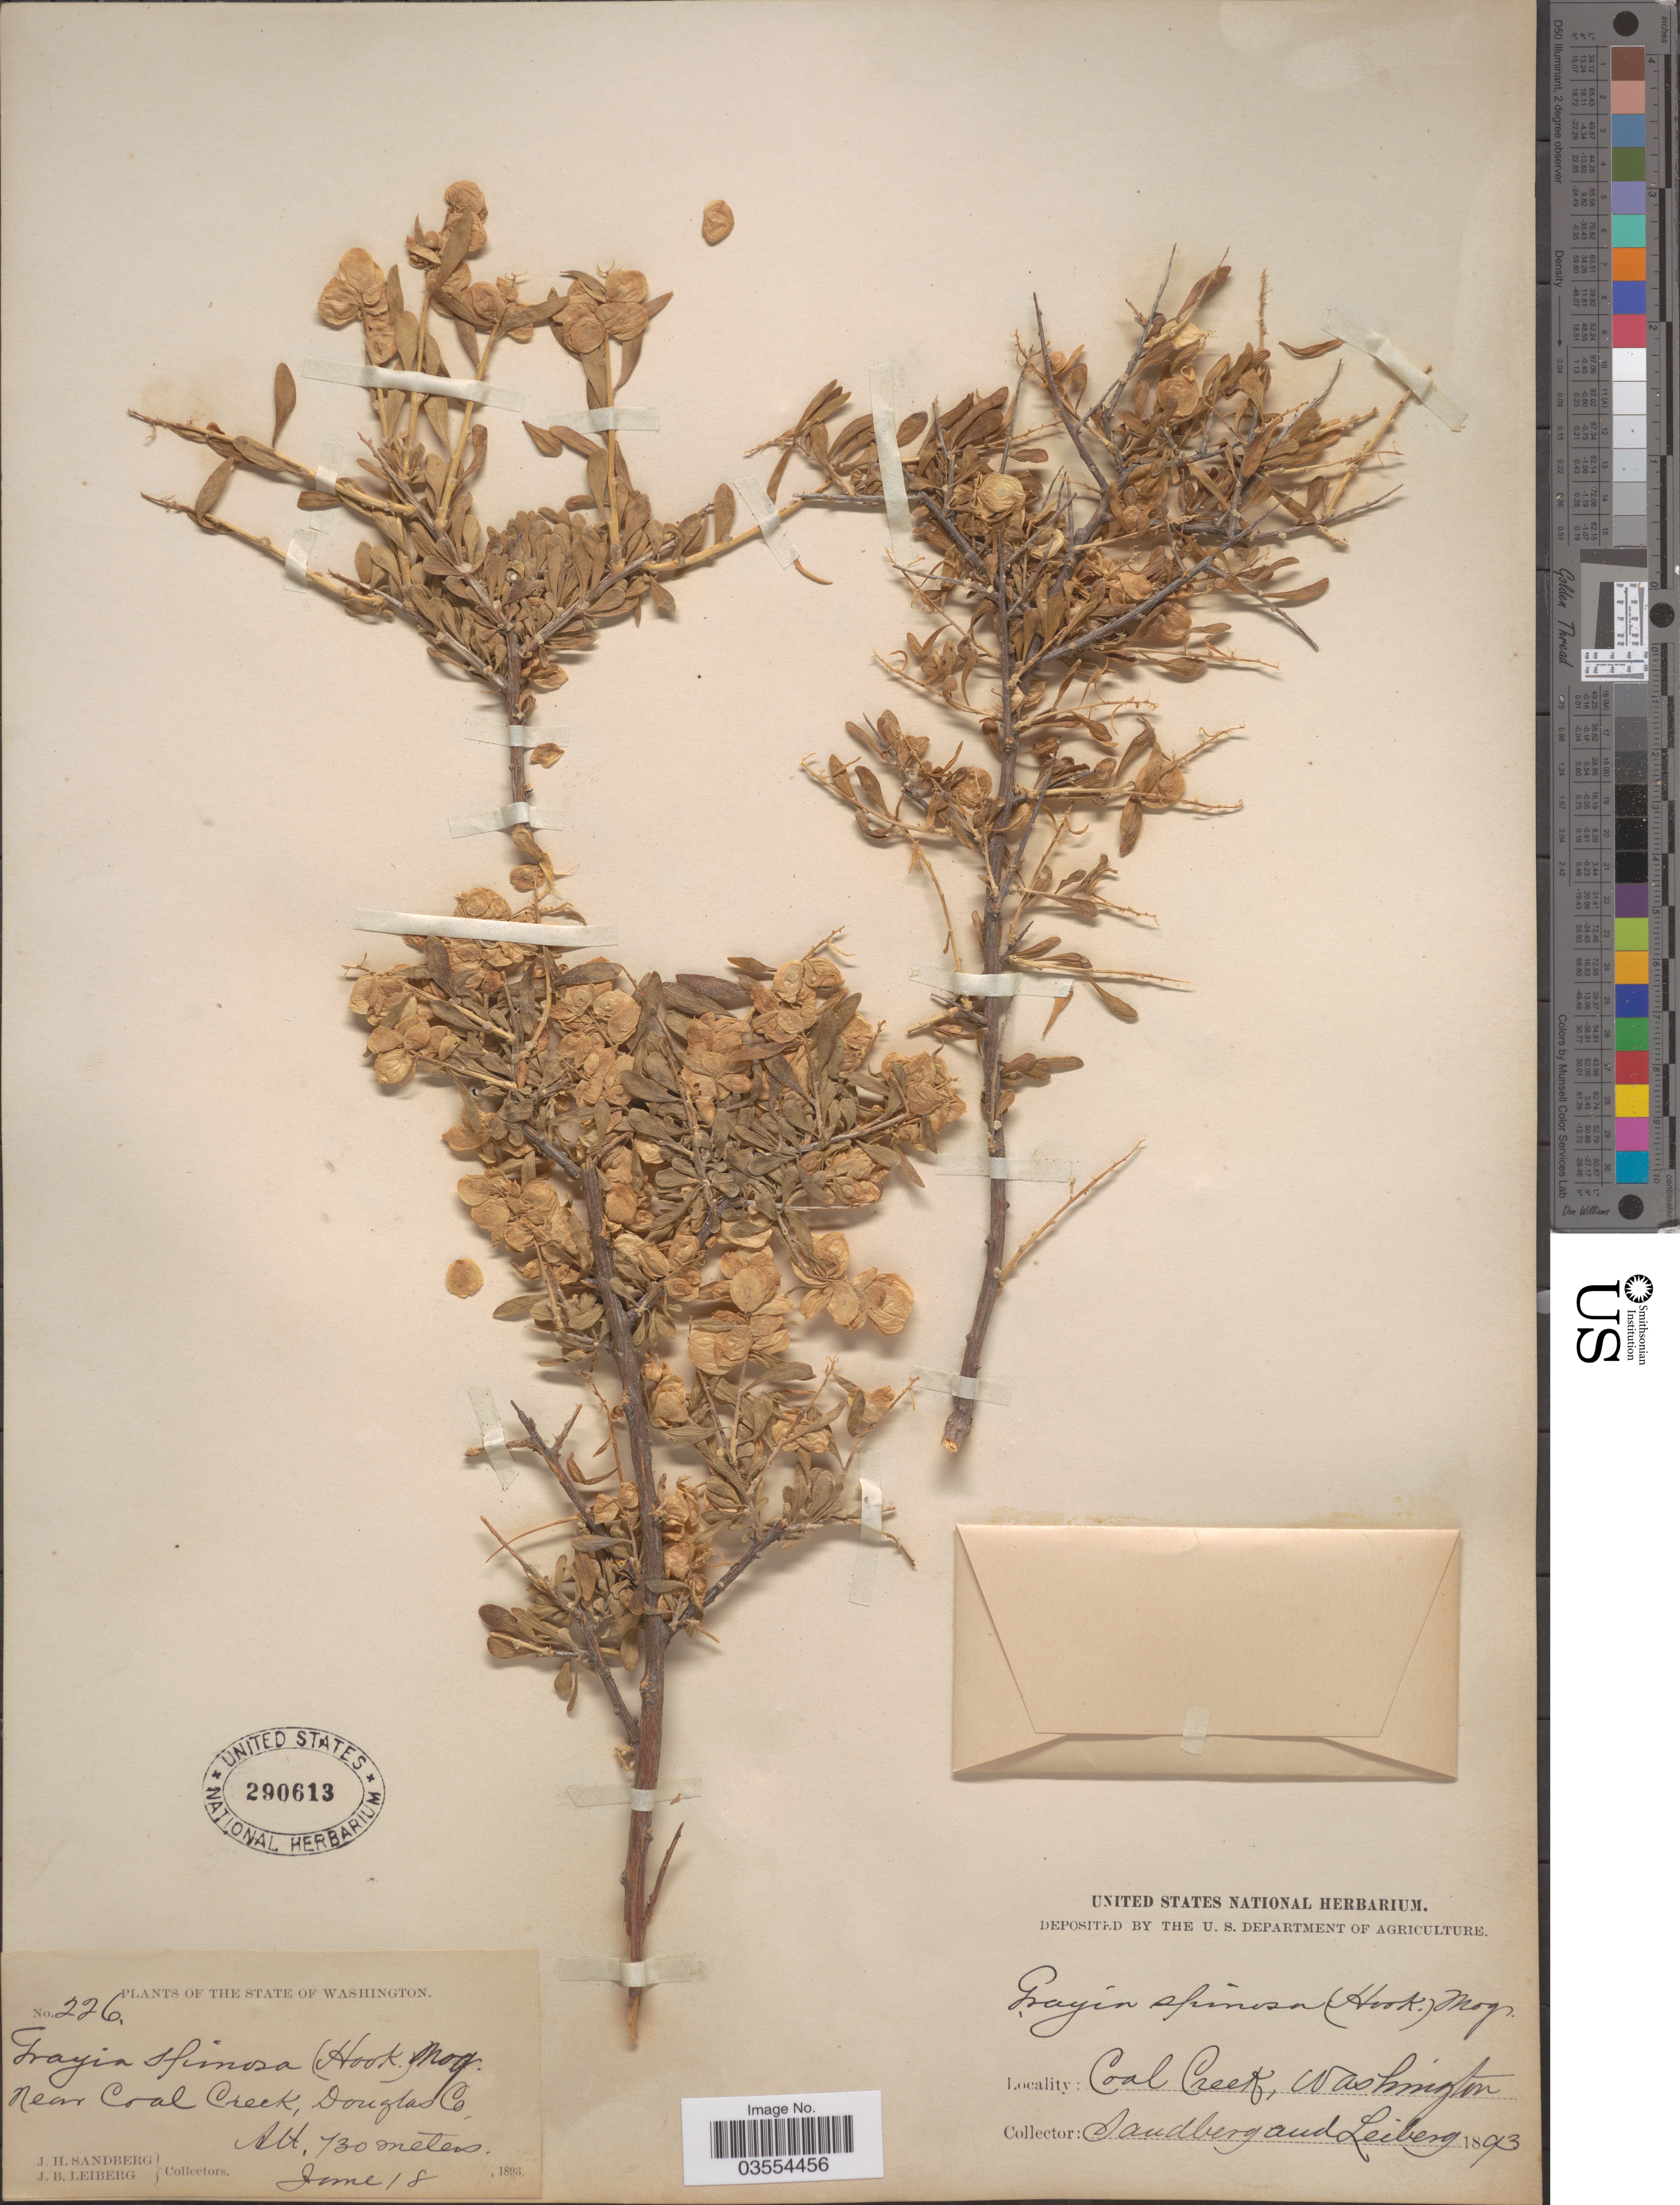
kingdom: Plantae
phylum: Tracheophyta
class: Magnoliopsida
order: Caryophyllales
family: Amaranthaceae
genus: Grayia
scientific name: Grayia spinosa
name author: (Hook.) Moq.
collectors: J. H. Sandberg & J. B. Leiberg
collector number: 226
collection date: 1893-06-18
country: United States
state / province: Washington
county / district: Douglas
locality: Near Coal Creek, Douglas Co.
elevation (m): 730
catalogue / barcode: US 290613